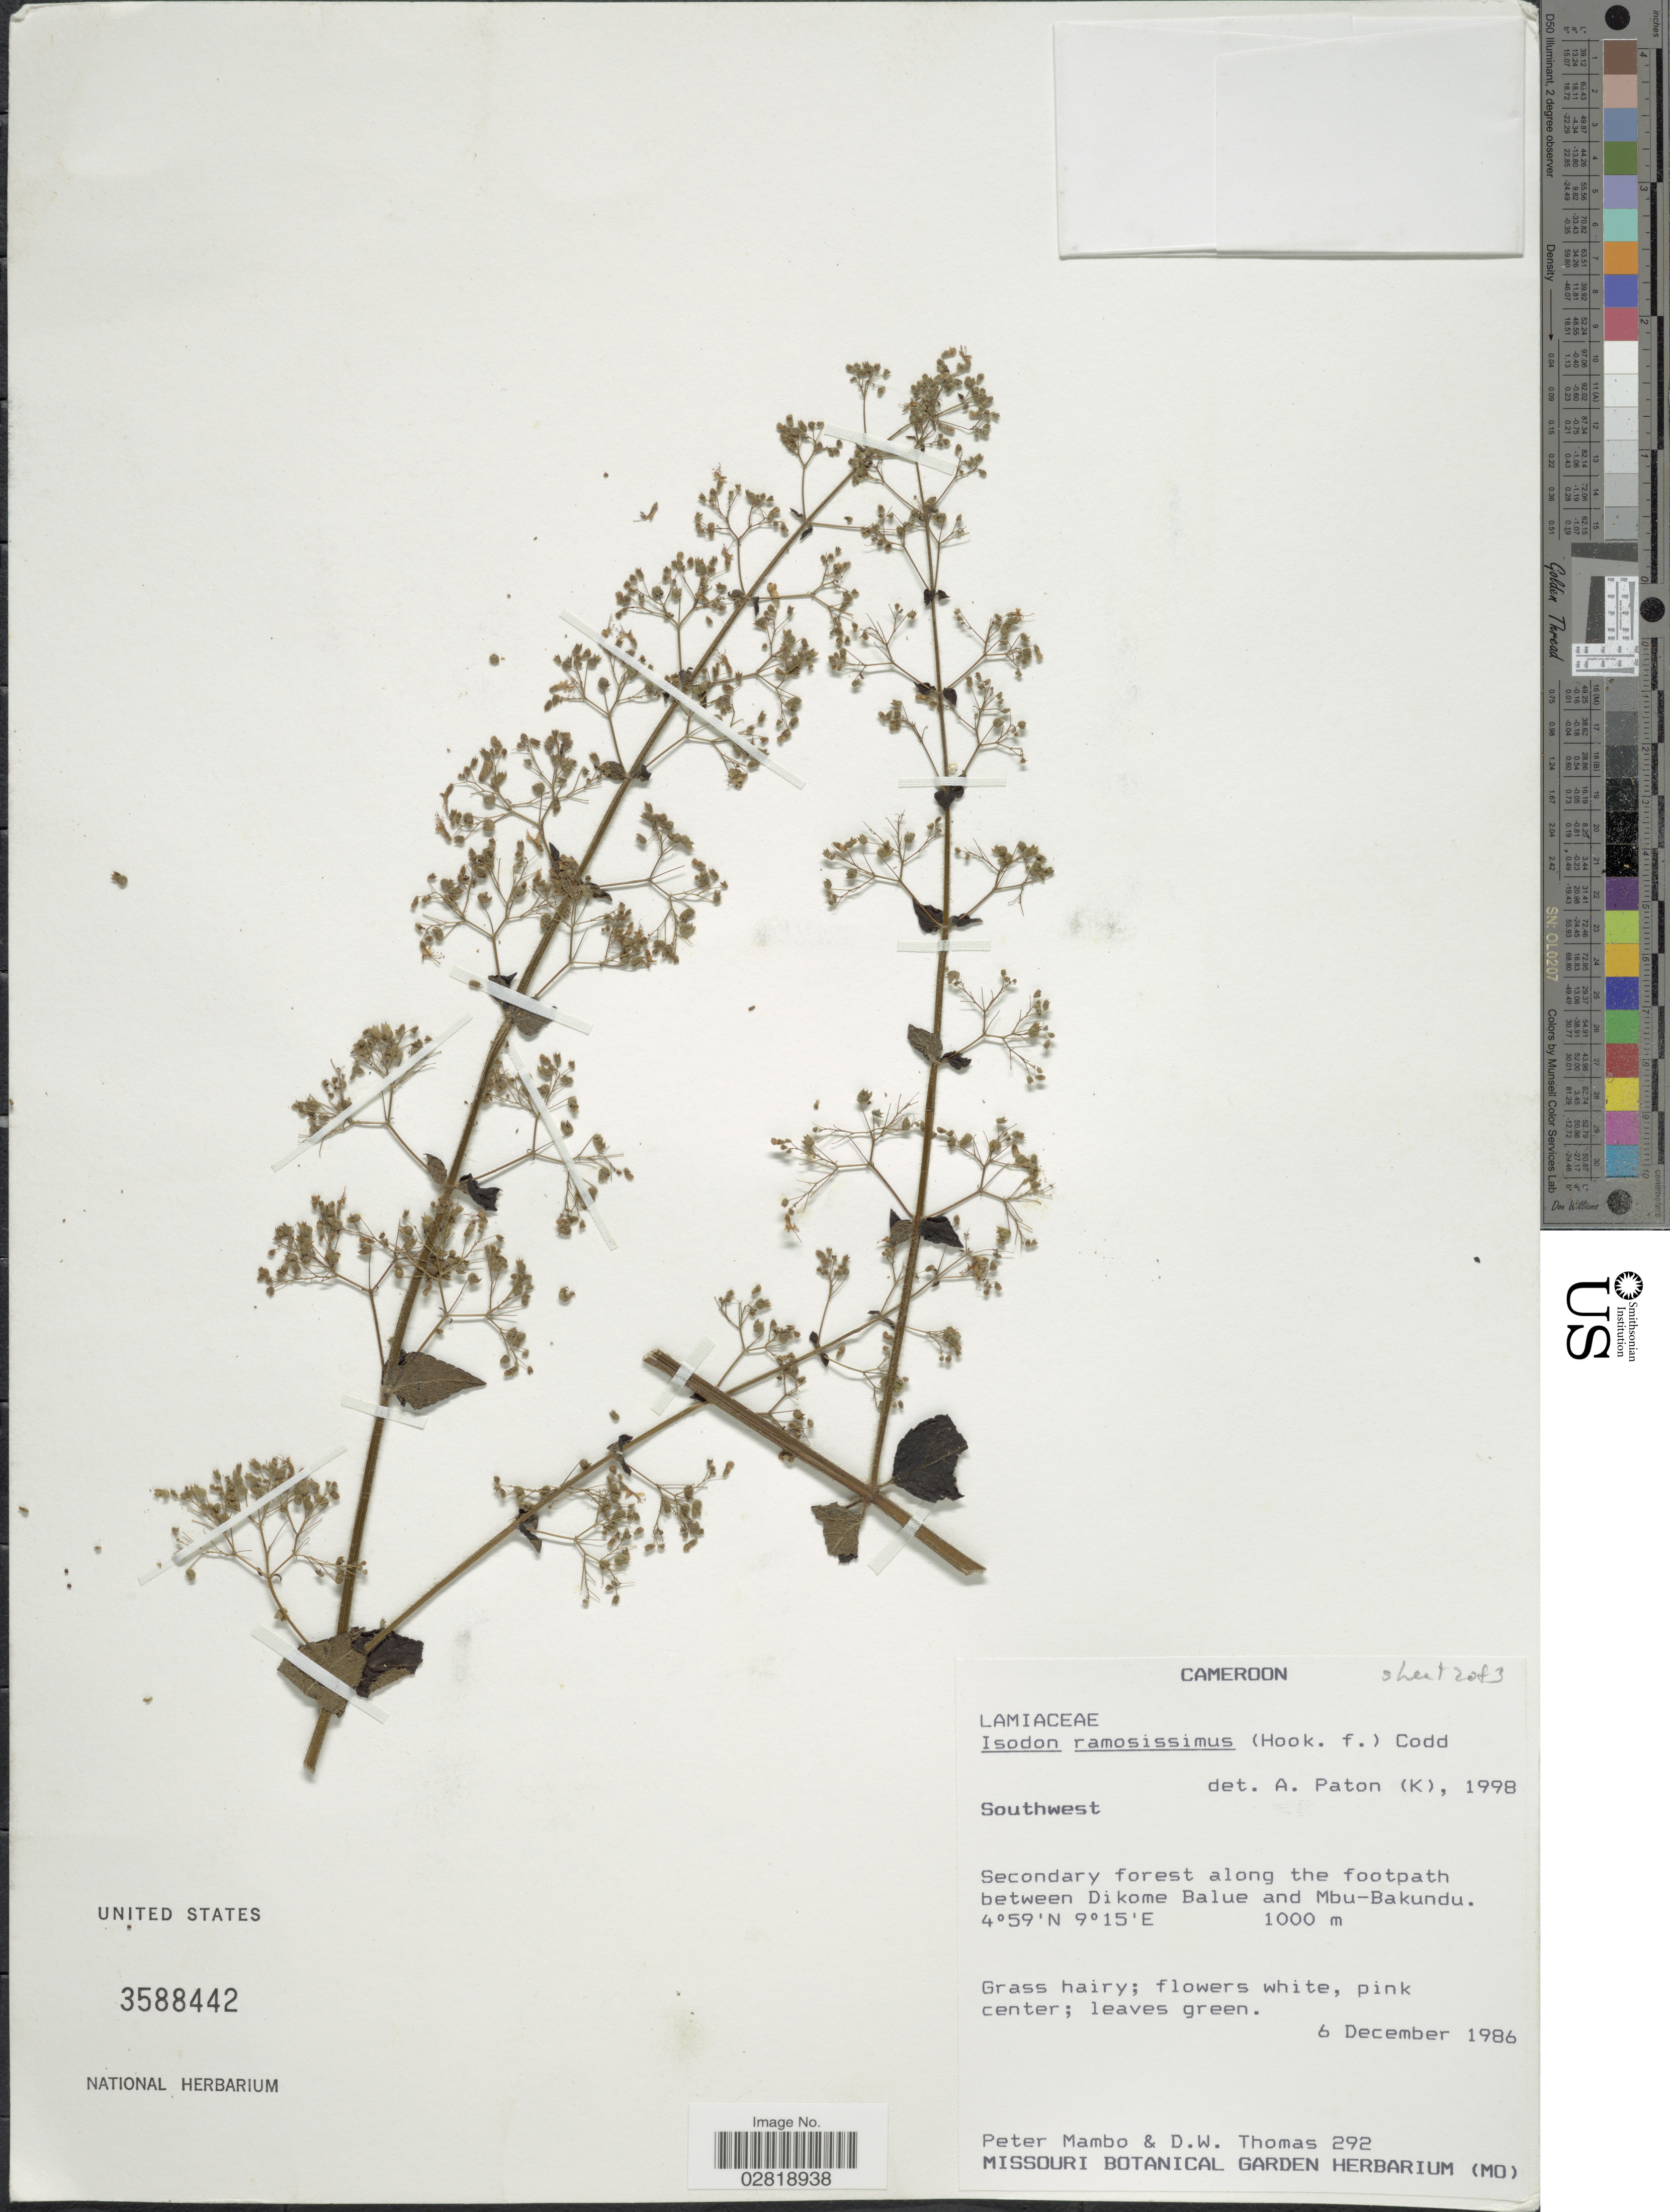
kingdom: Plantae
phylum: Tracheophyta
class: Magnoliopsida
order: Lamiales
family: Lamiaceae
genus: Isodon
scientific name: Isodon ramosissimus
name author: (Hook. f.) Codd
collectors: P. Mambo & D. W. Thomas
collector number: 292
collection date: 1986-12-06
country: Cameroon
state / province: Sud-Ouest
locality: Southwest. Secondary forest along the footpath between Dikome Balue and Mbu-Bakundu.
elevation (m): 1000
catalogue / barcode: US 3588442